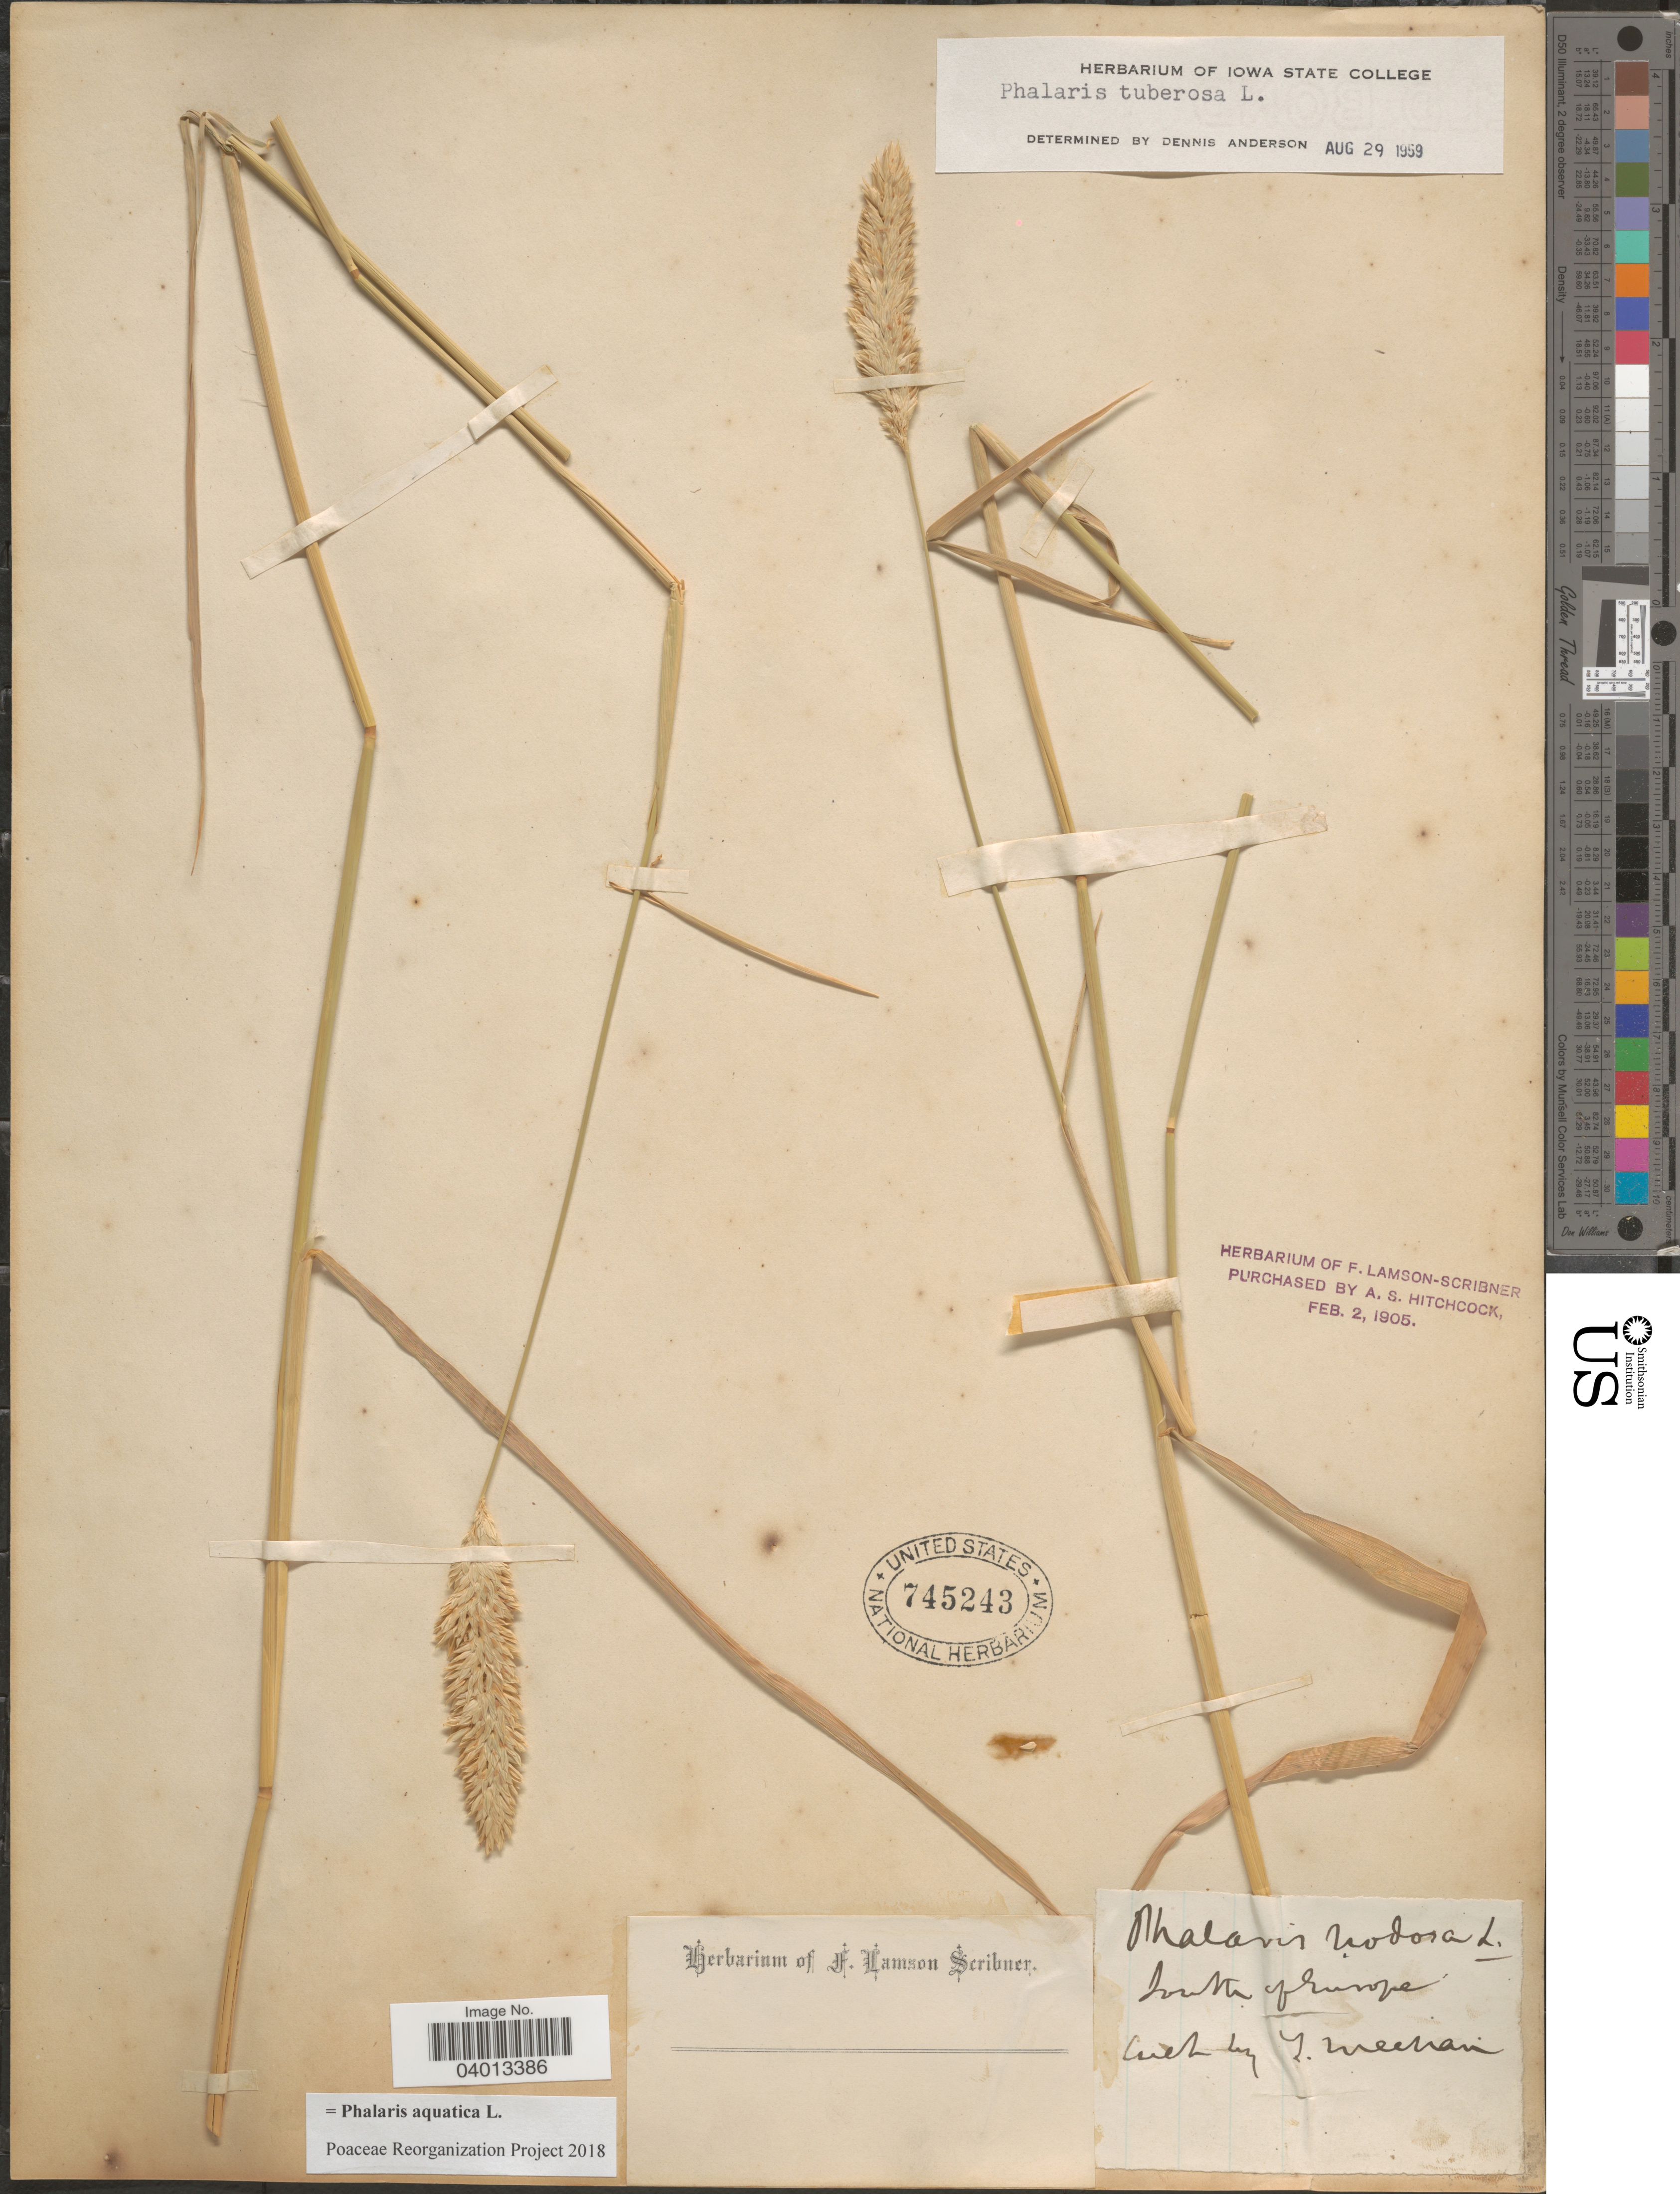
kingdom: Plantae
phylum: Tracheophyta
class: Liliopsida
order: Poales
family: Poaceae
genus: Phalaris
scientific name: Phalaris aquatica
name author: L.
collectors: T. Meehan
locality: South of Europe.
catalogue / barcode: US 745243